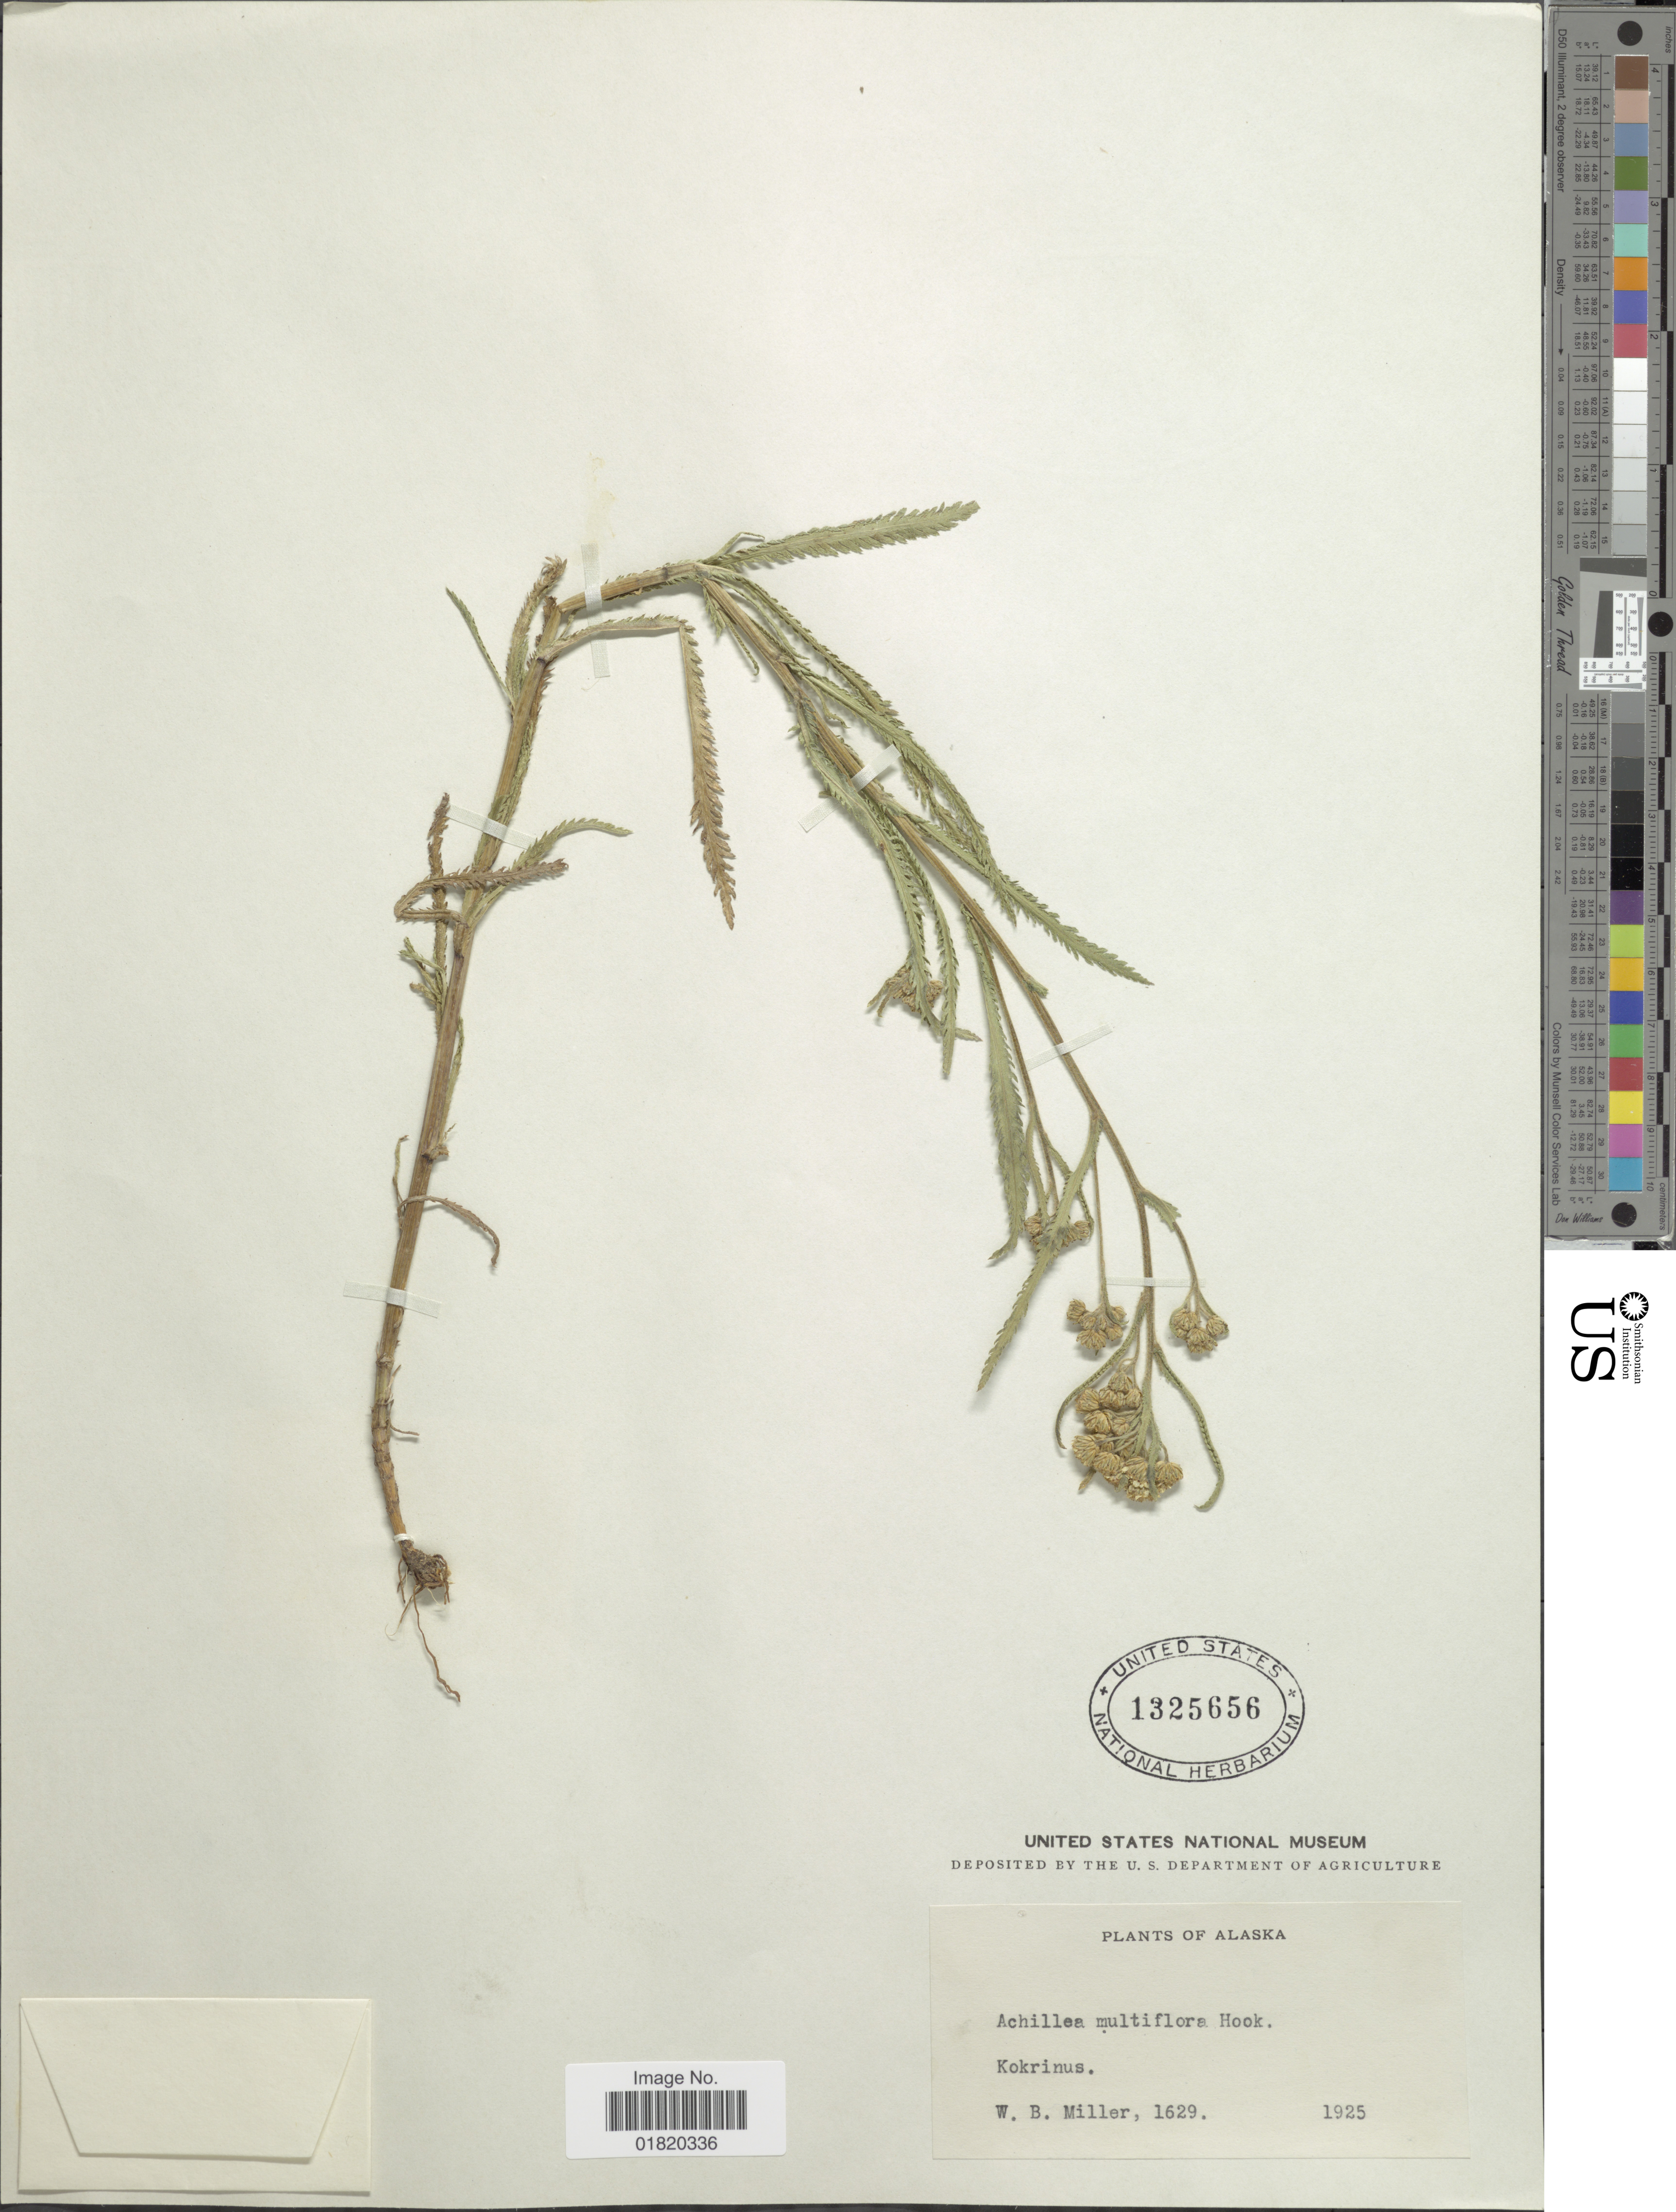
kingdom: Plantae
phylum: Tracheophyta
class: Magnoliopsida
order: Asterales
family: Asteraceae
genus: Achillea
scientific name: Achillea multiflora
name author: Hook.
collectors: W. Miller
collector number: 1629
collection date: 1925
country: United States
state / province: Alaska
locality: Kokrinus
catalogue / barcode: US 1325656